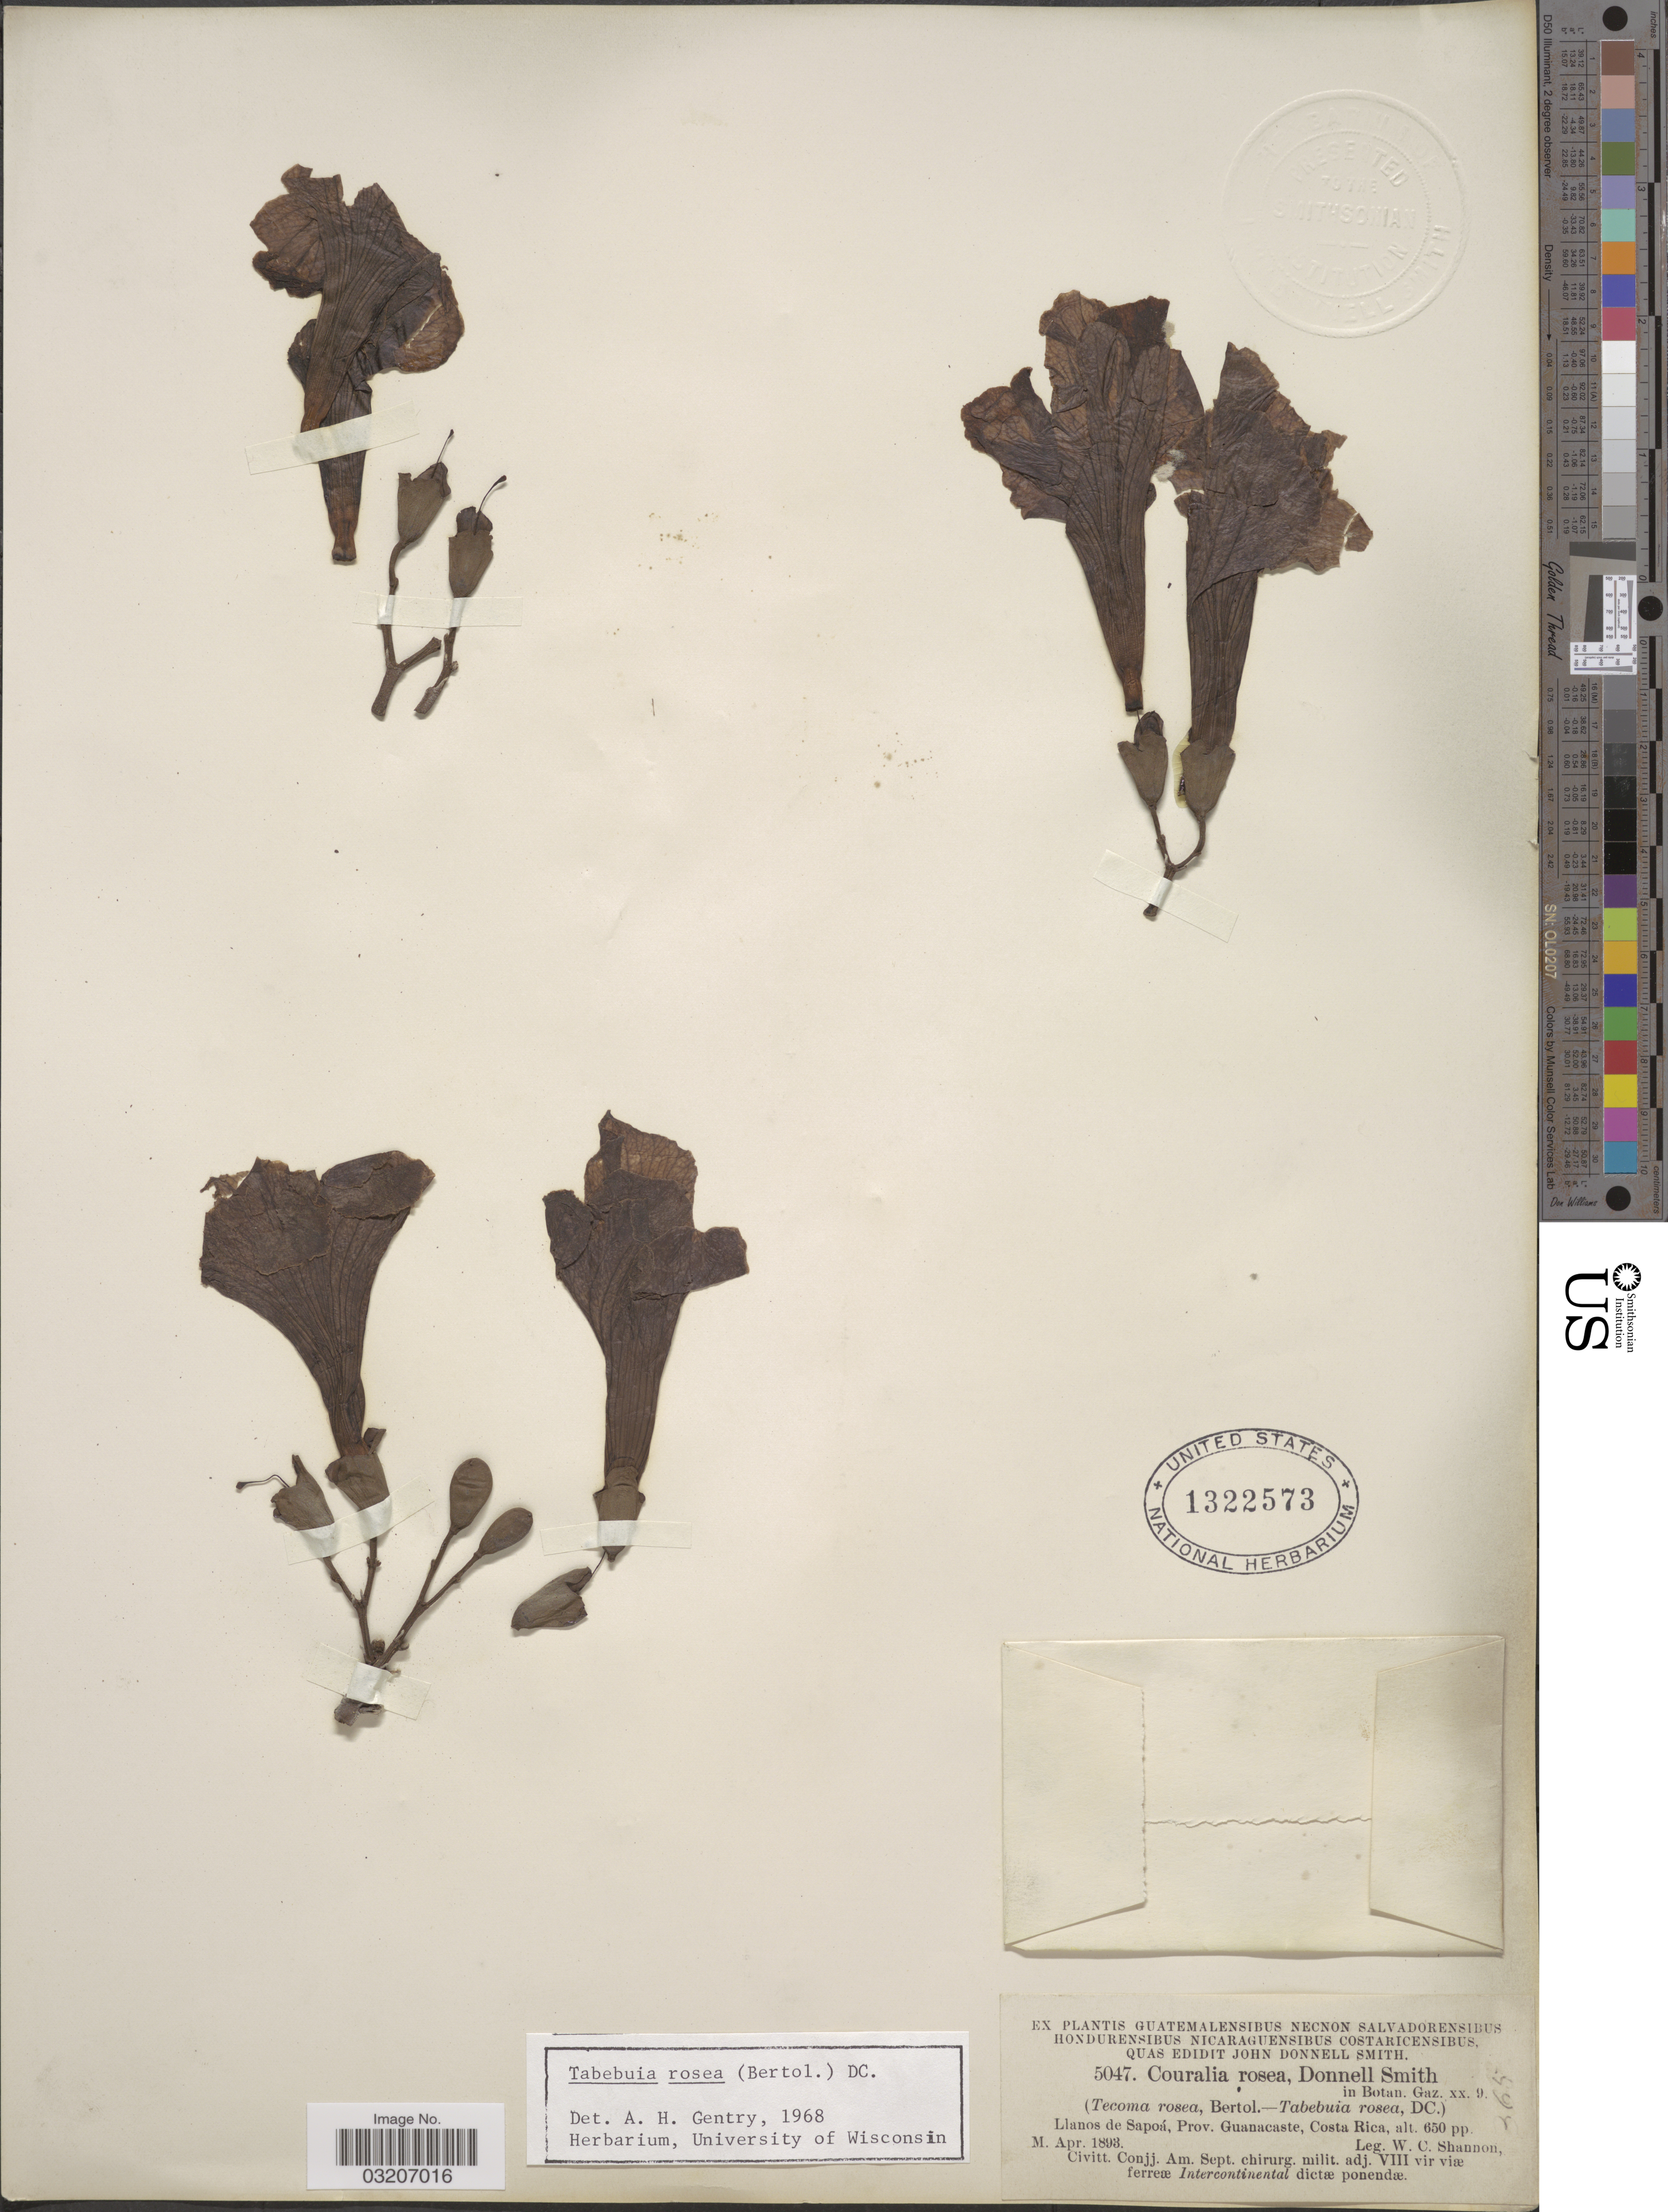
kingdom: Plantae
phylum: Tracheophyta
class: Magnoliopsida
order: Lamiales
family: Bignoniaceae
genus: Tabebuia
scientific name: Tabebuia rosea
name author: (Bertol.) DC.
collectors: W. C. Shannon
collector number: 5047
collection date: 1893-04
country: Costa Rica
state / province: Guanacaste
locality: Llanos de Sapoá.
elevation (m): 198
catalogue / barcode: US 1322573